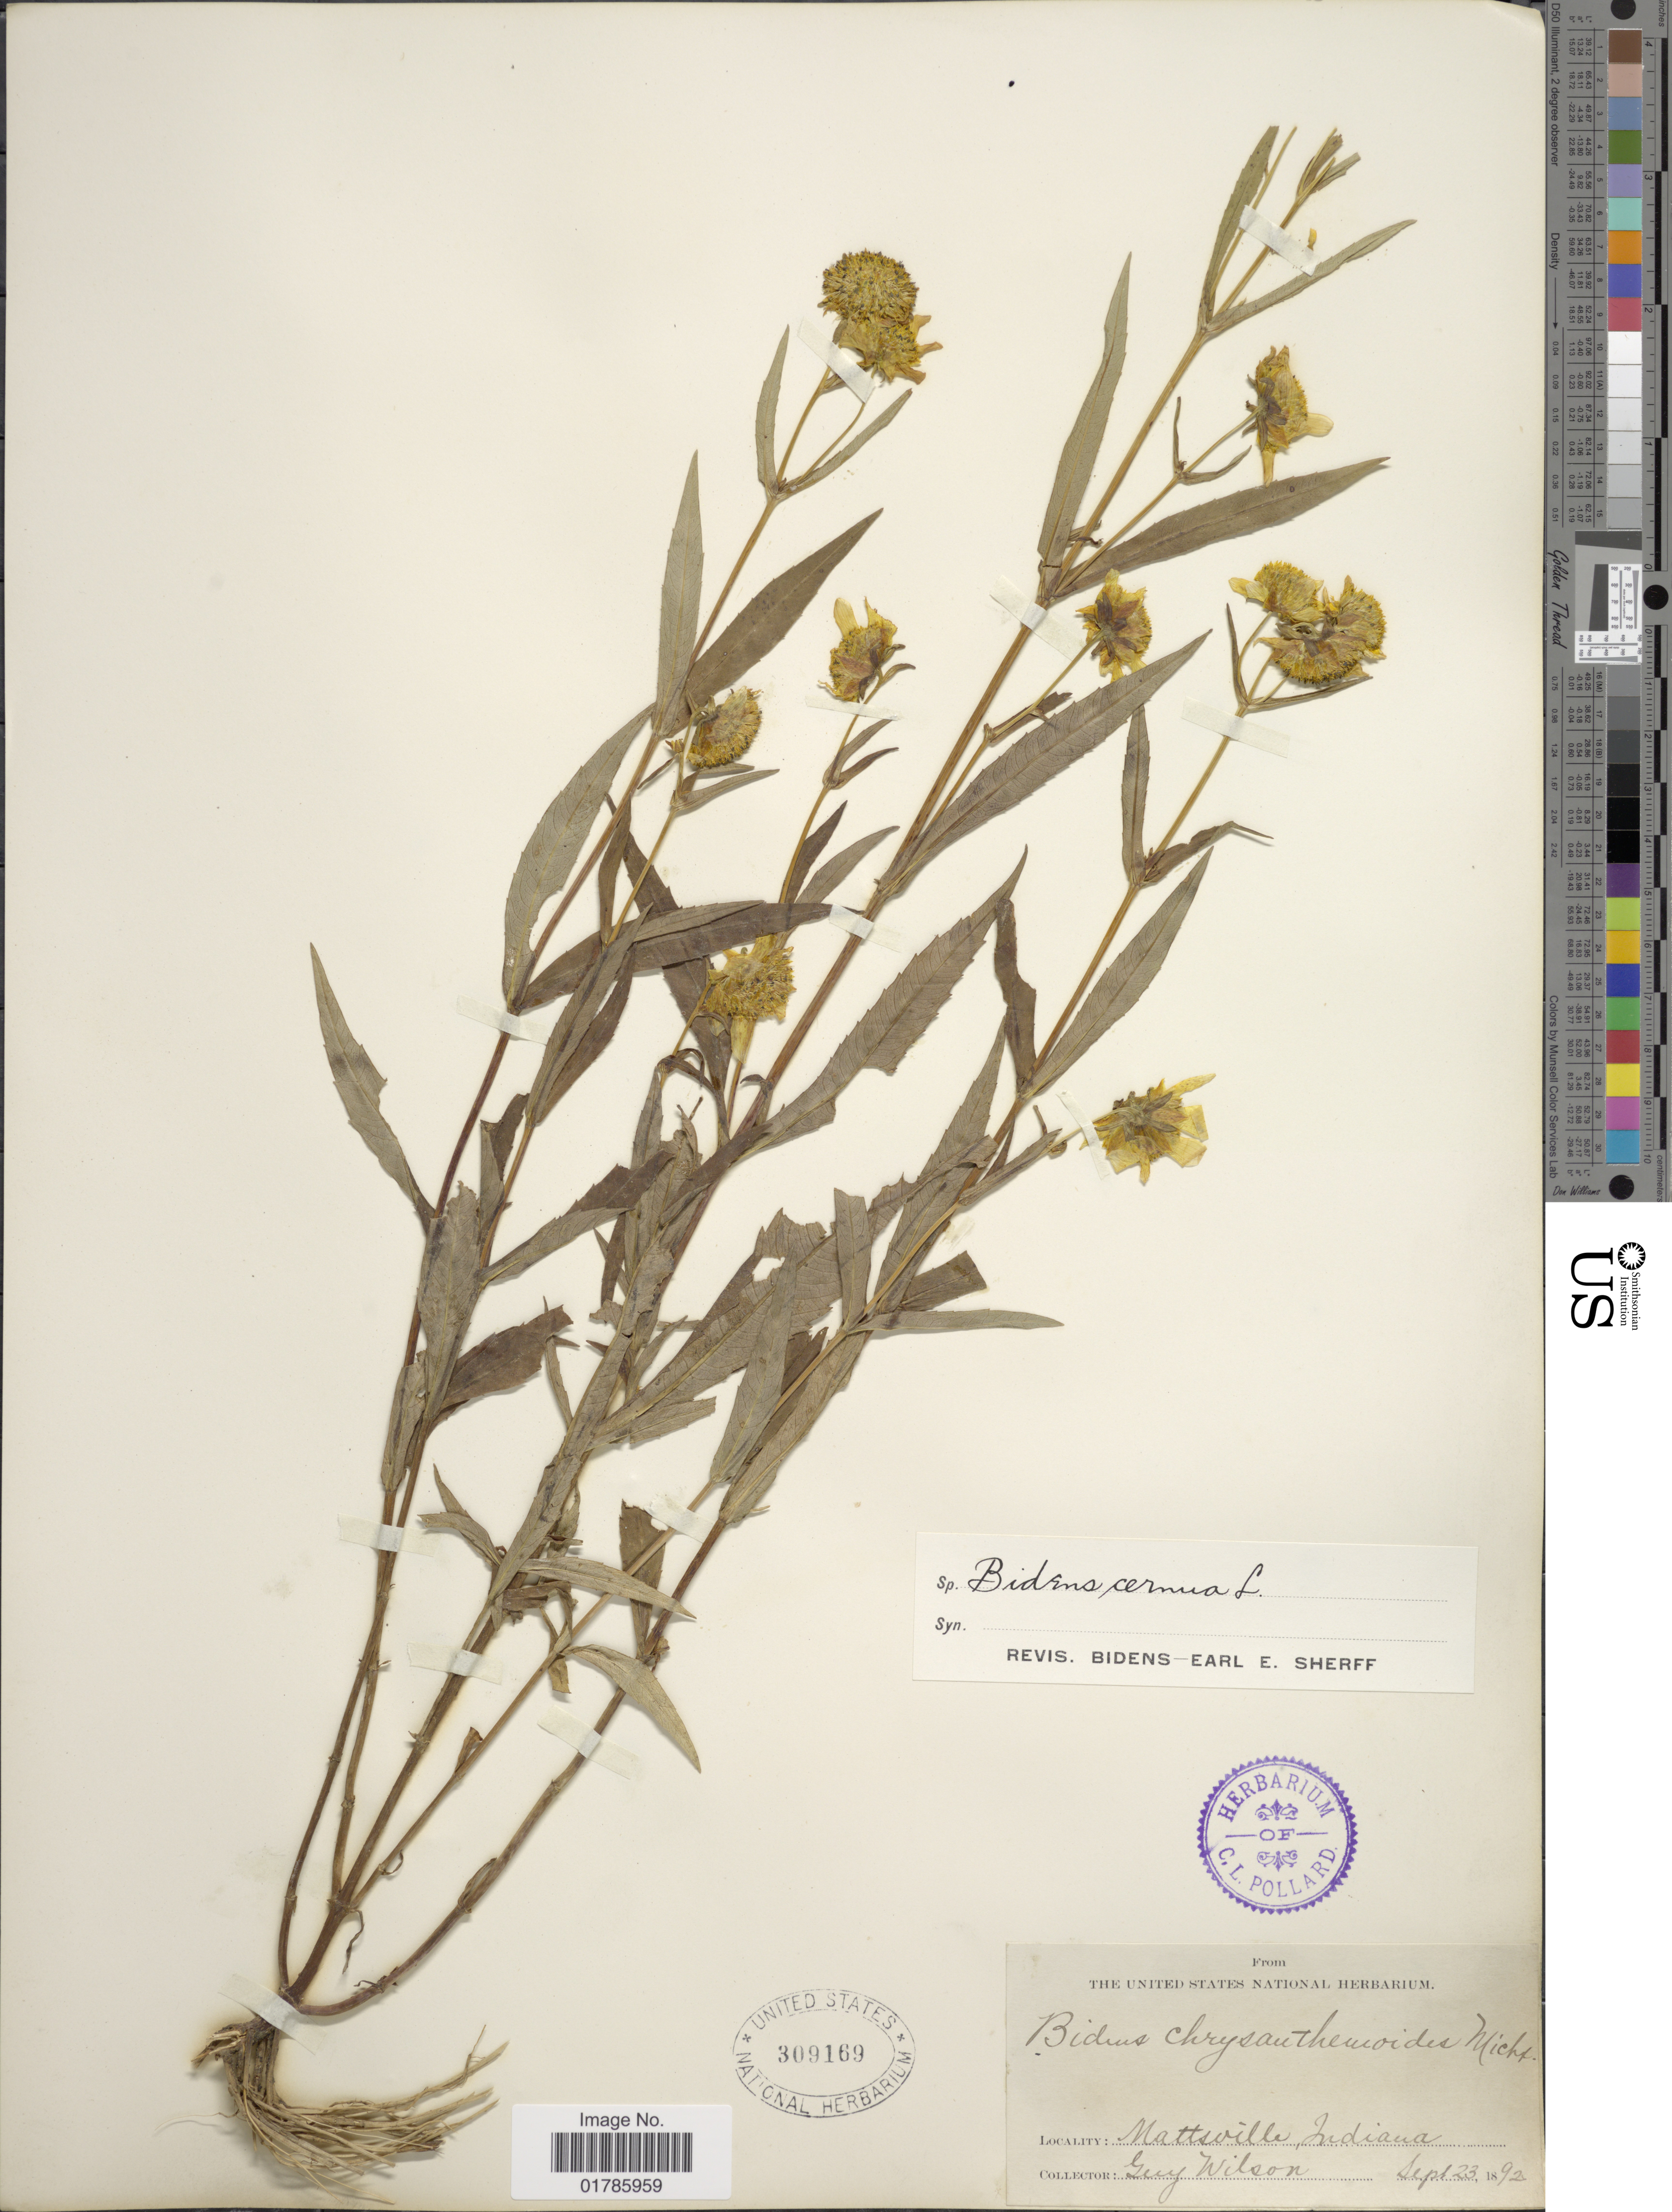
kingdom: Plantae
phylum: Tracheophyta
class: Magnoliopsida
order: Asterales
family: Asteraceae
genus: Bidens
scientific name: Bidens cernua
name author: L.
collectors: G. Wilson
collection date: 1892-09-23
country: United States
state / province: Indiana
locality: Mattsville, Indiana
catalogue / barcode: US 309169